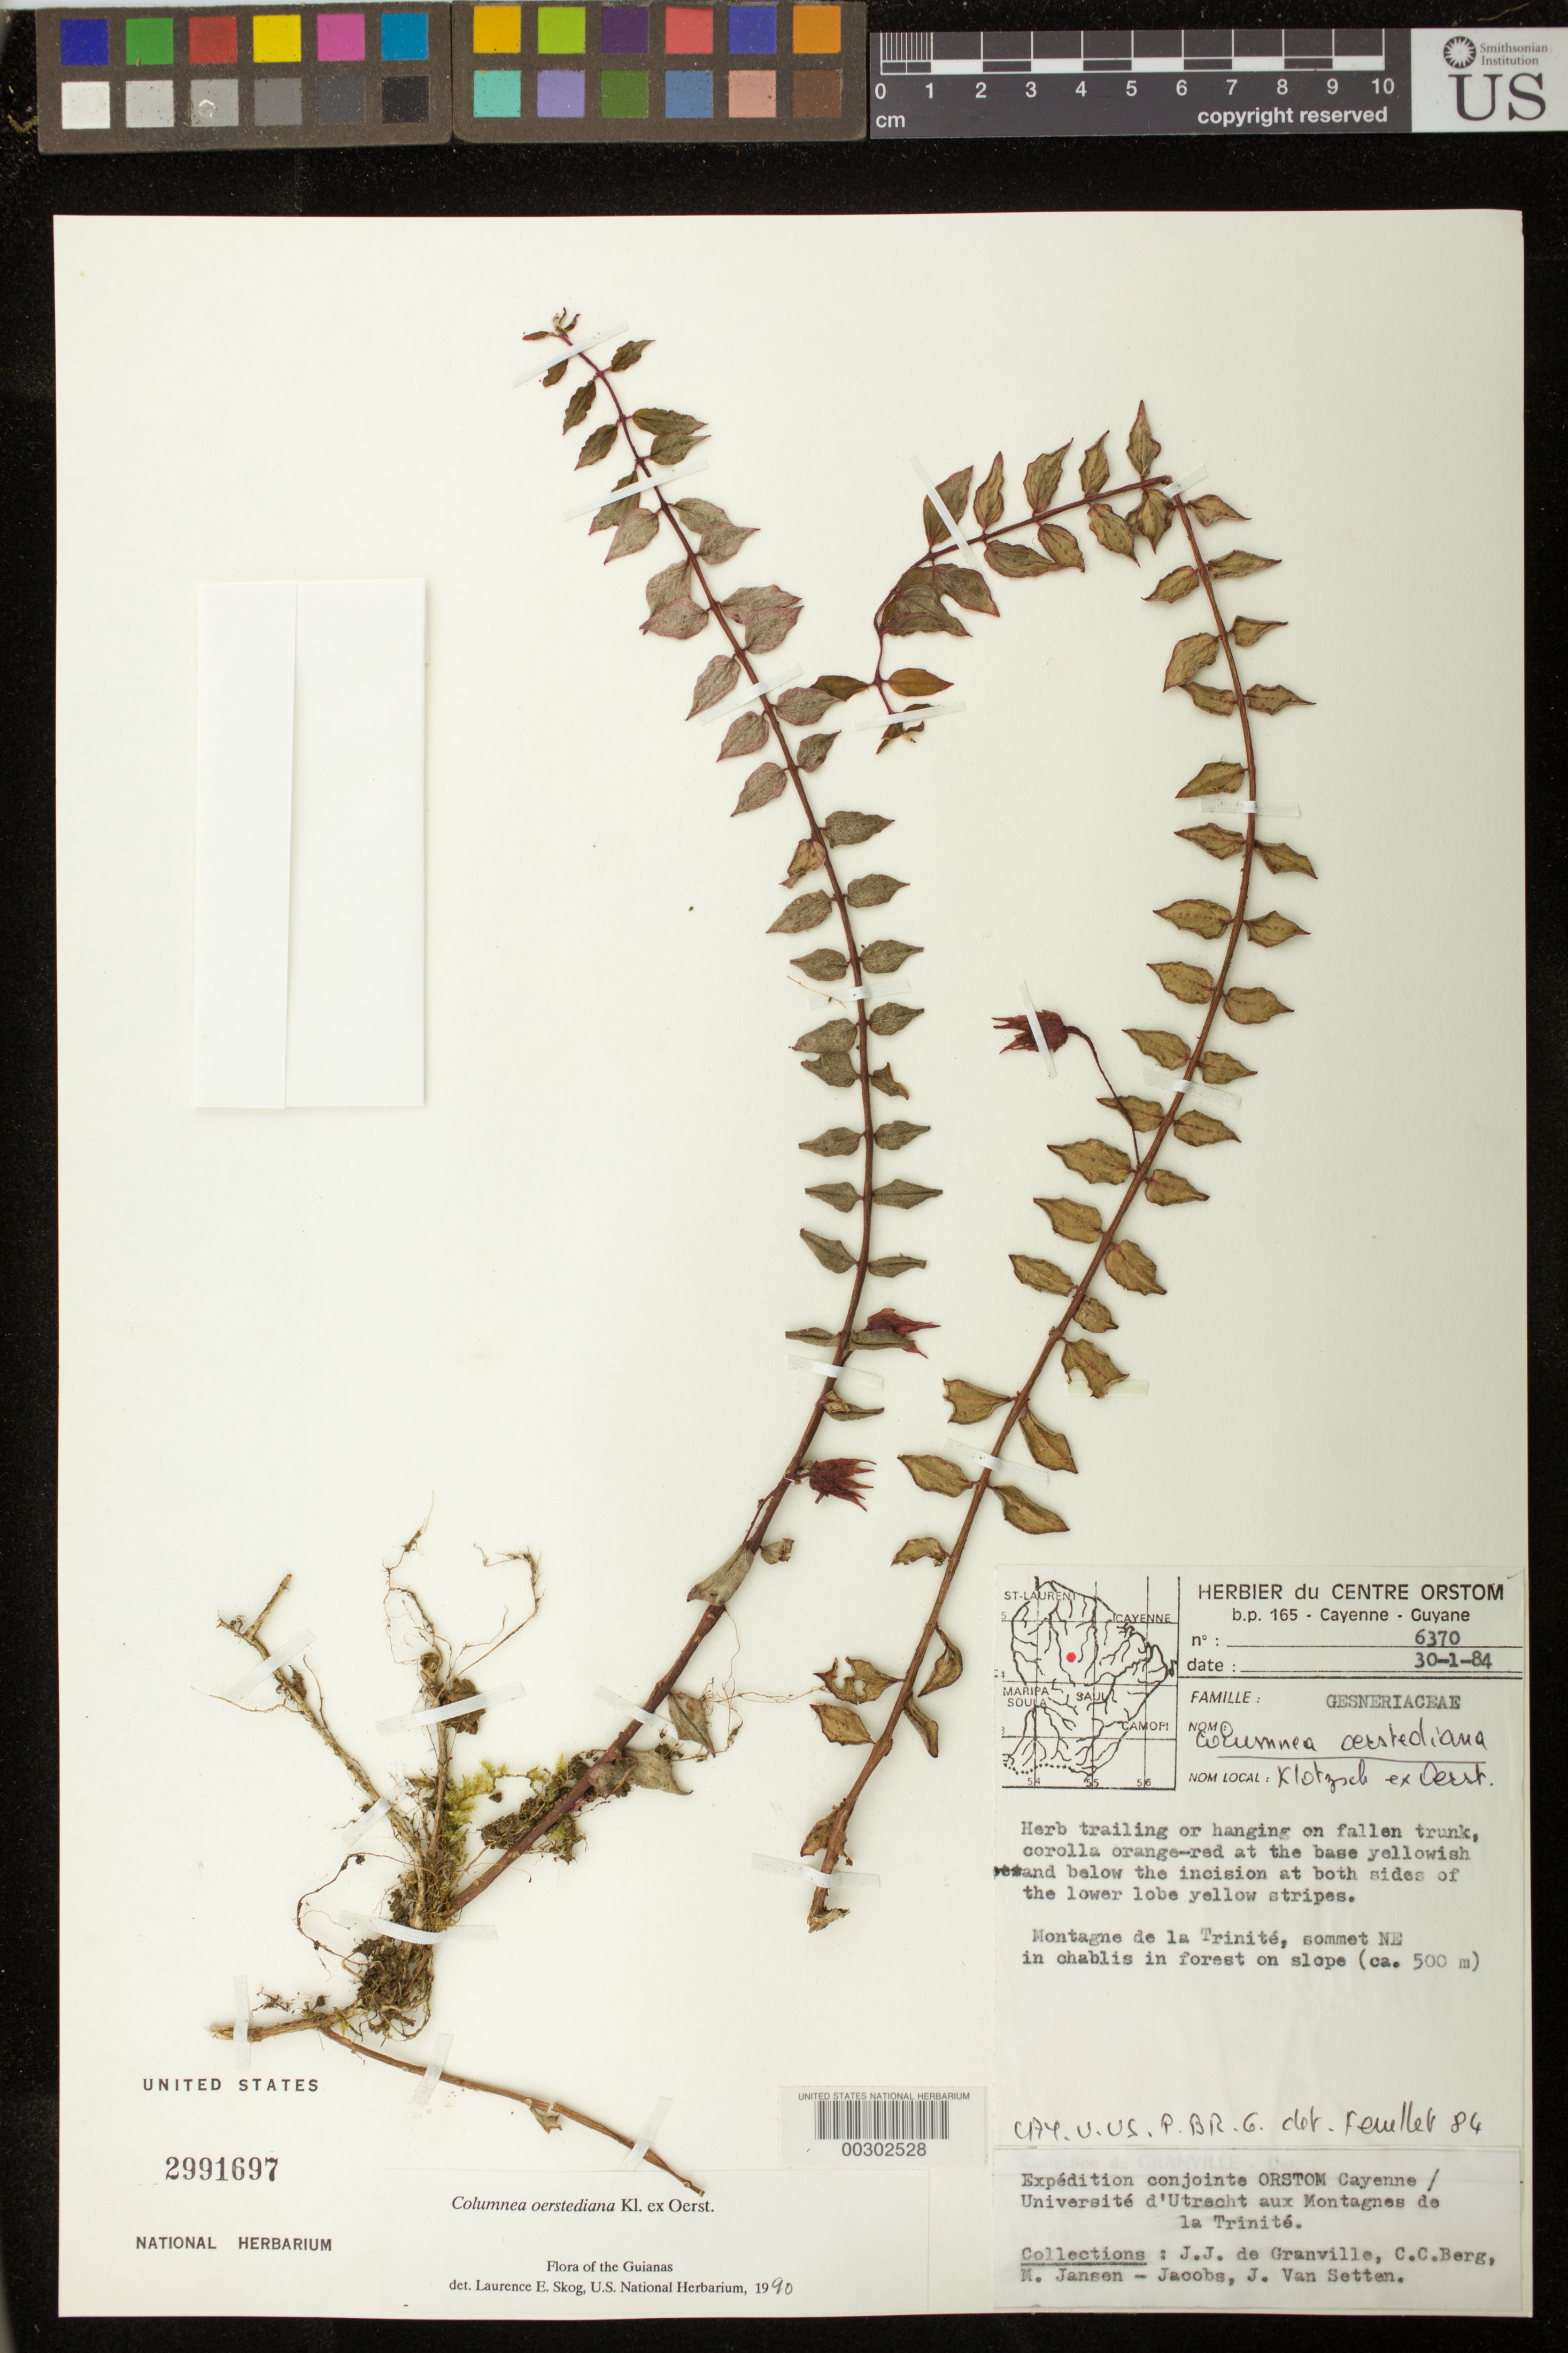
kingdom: Plantae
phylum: Tracheophyta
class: Magnoliopsida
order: Lamiales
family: Gesneriaceae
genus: Columnea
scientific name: Columnea oerstediana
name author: Klotzsch ex Oerst.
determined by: Skog, Laurence E.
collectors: J.-J. de Granville, C. C. Berg, M. J. Jansen-Jacobs & J. van Setten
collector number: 6370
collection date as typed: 30 Jan 1984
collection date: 1984-01-30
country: French Guiana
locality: Montagne de la Trinité, sommet NE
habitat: In chablis in forest on slope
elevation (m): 500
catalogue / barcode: US 2991697